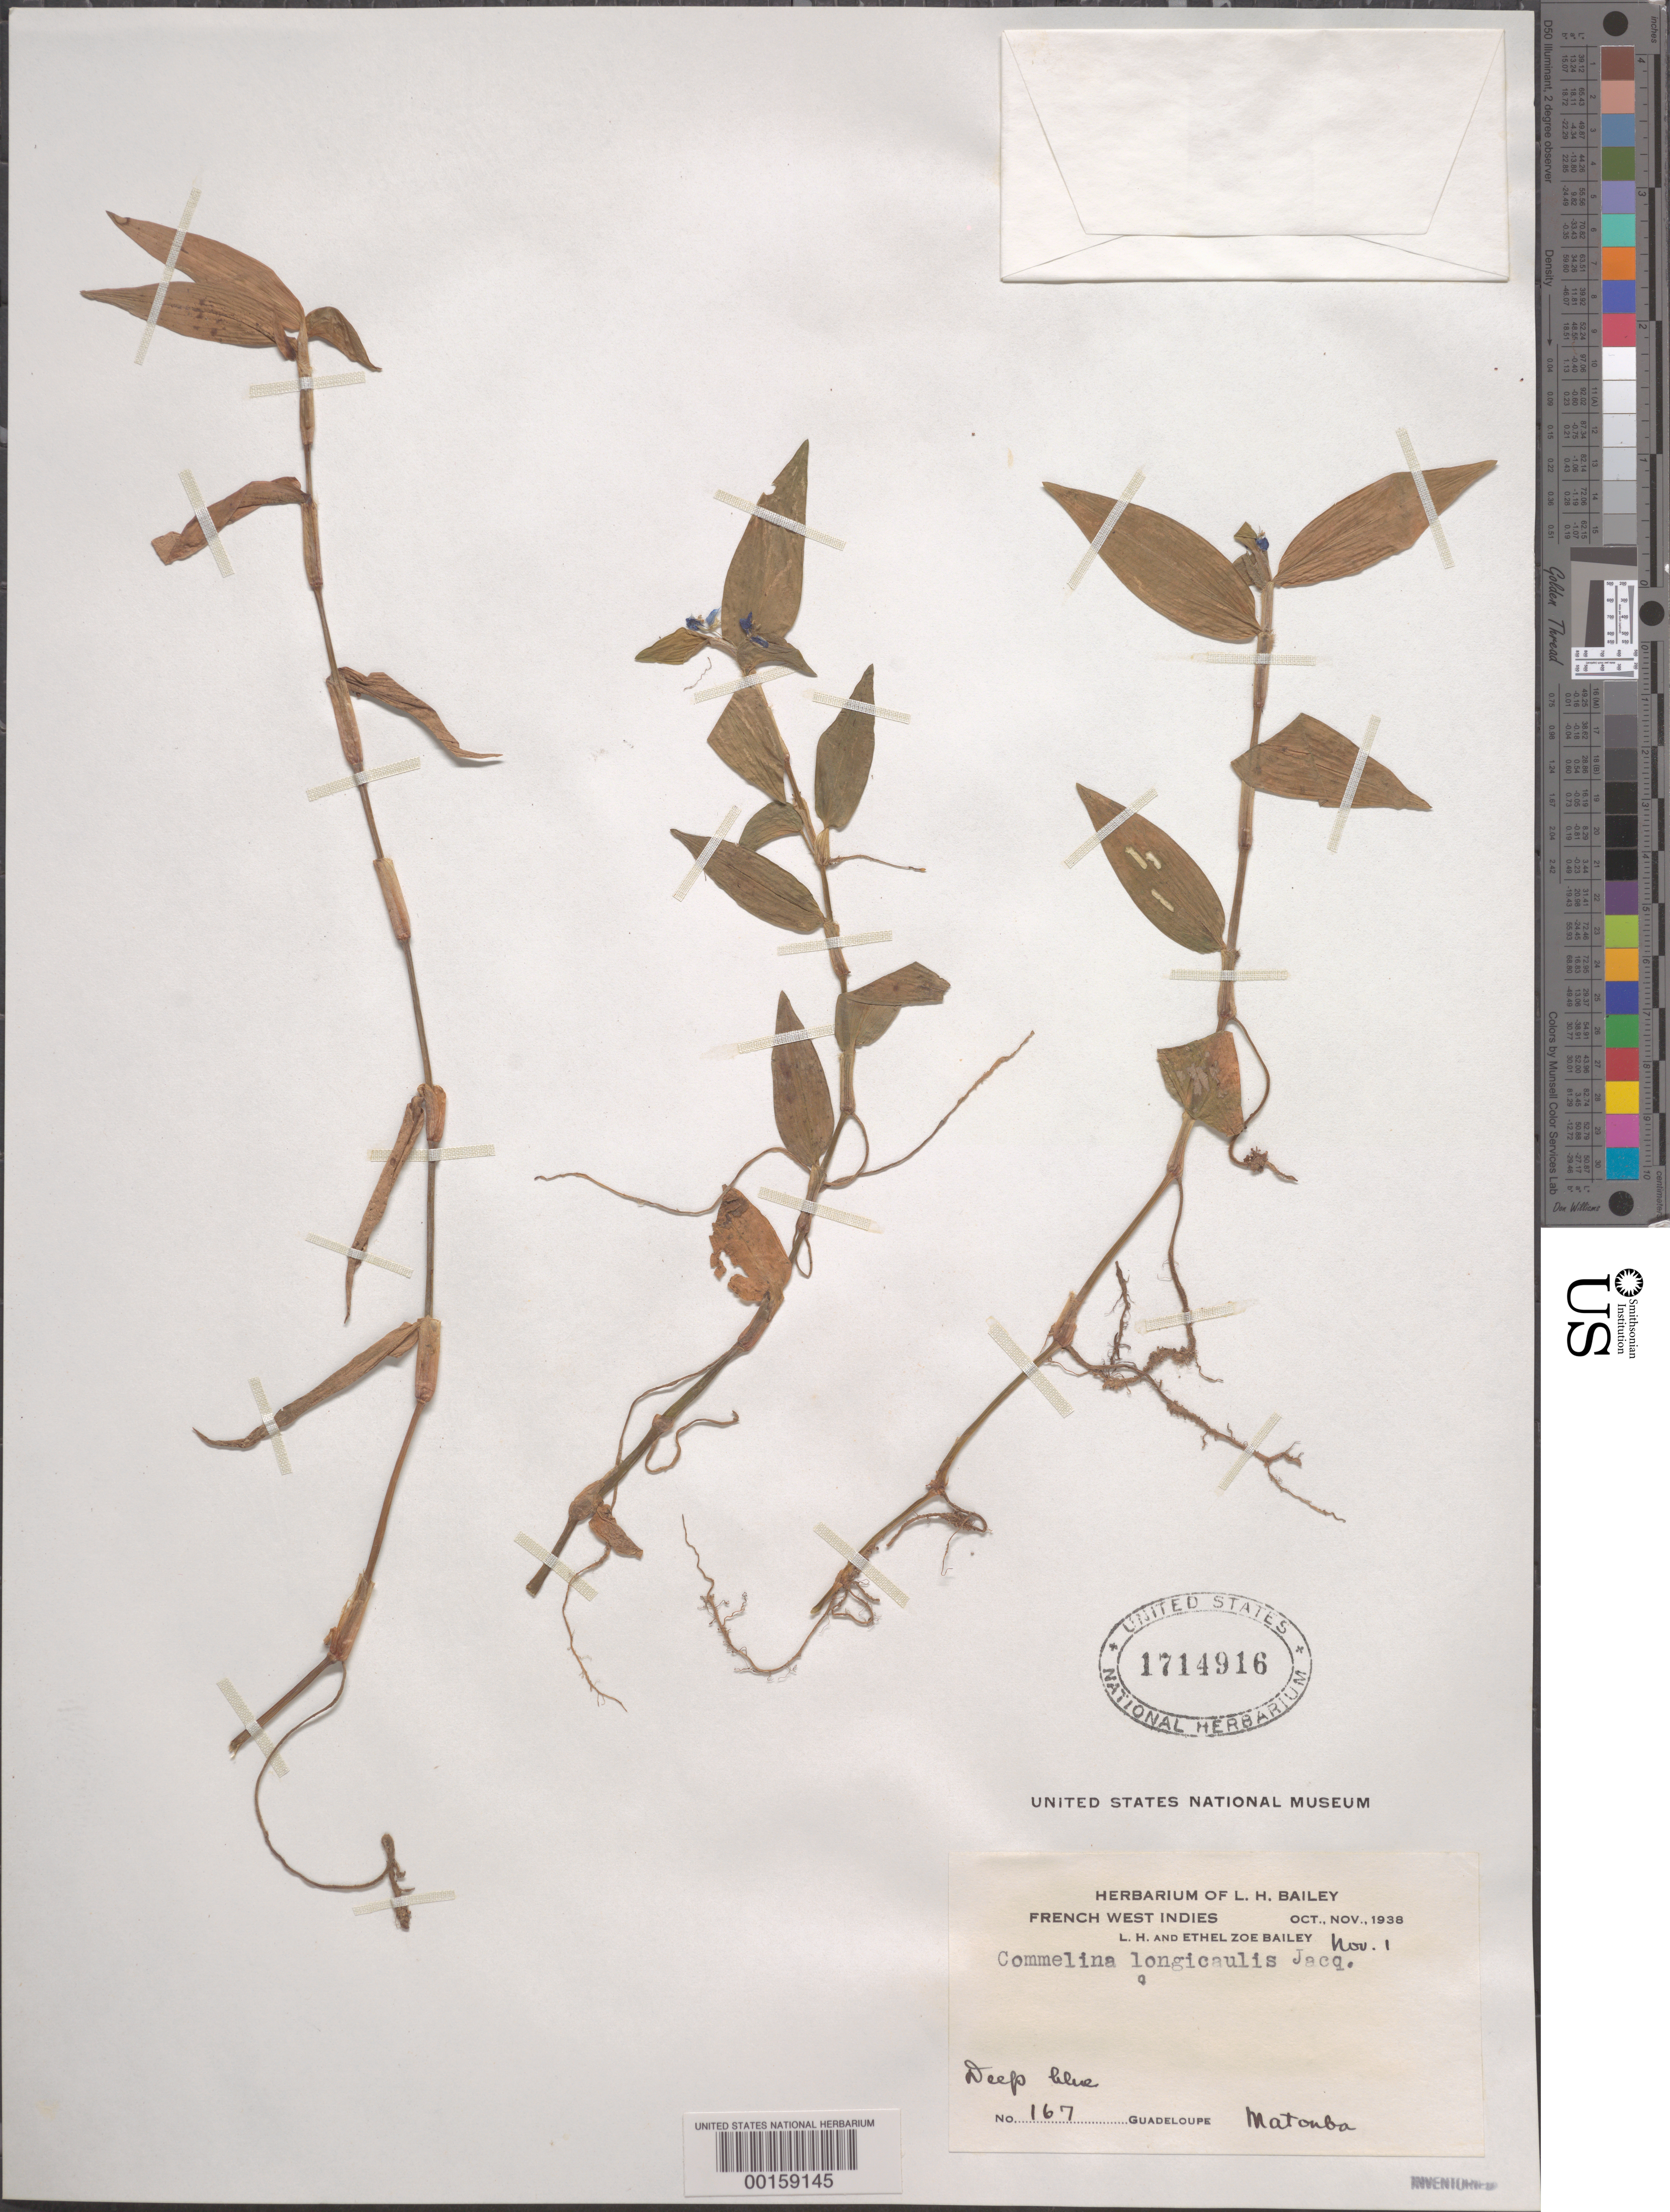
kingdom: Plantae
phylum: Tracheophyta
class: Liliopsida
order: Commelinales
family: Commelinaceae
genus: Commelina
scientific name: Commelina diffusa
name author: Burm. f.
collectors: L. H. Bailey & E. Z. Bailey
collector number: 167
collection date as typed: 01 Nov 1939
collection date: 1939-11-01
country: Guadeloupe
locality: Motomba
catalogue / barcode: US 1714916